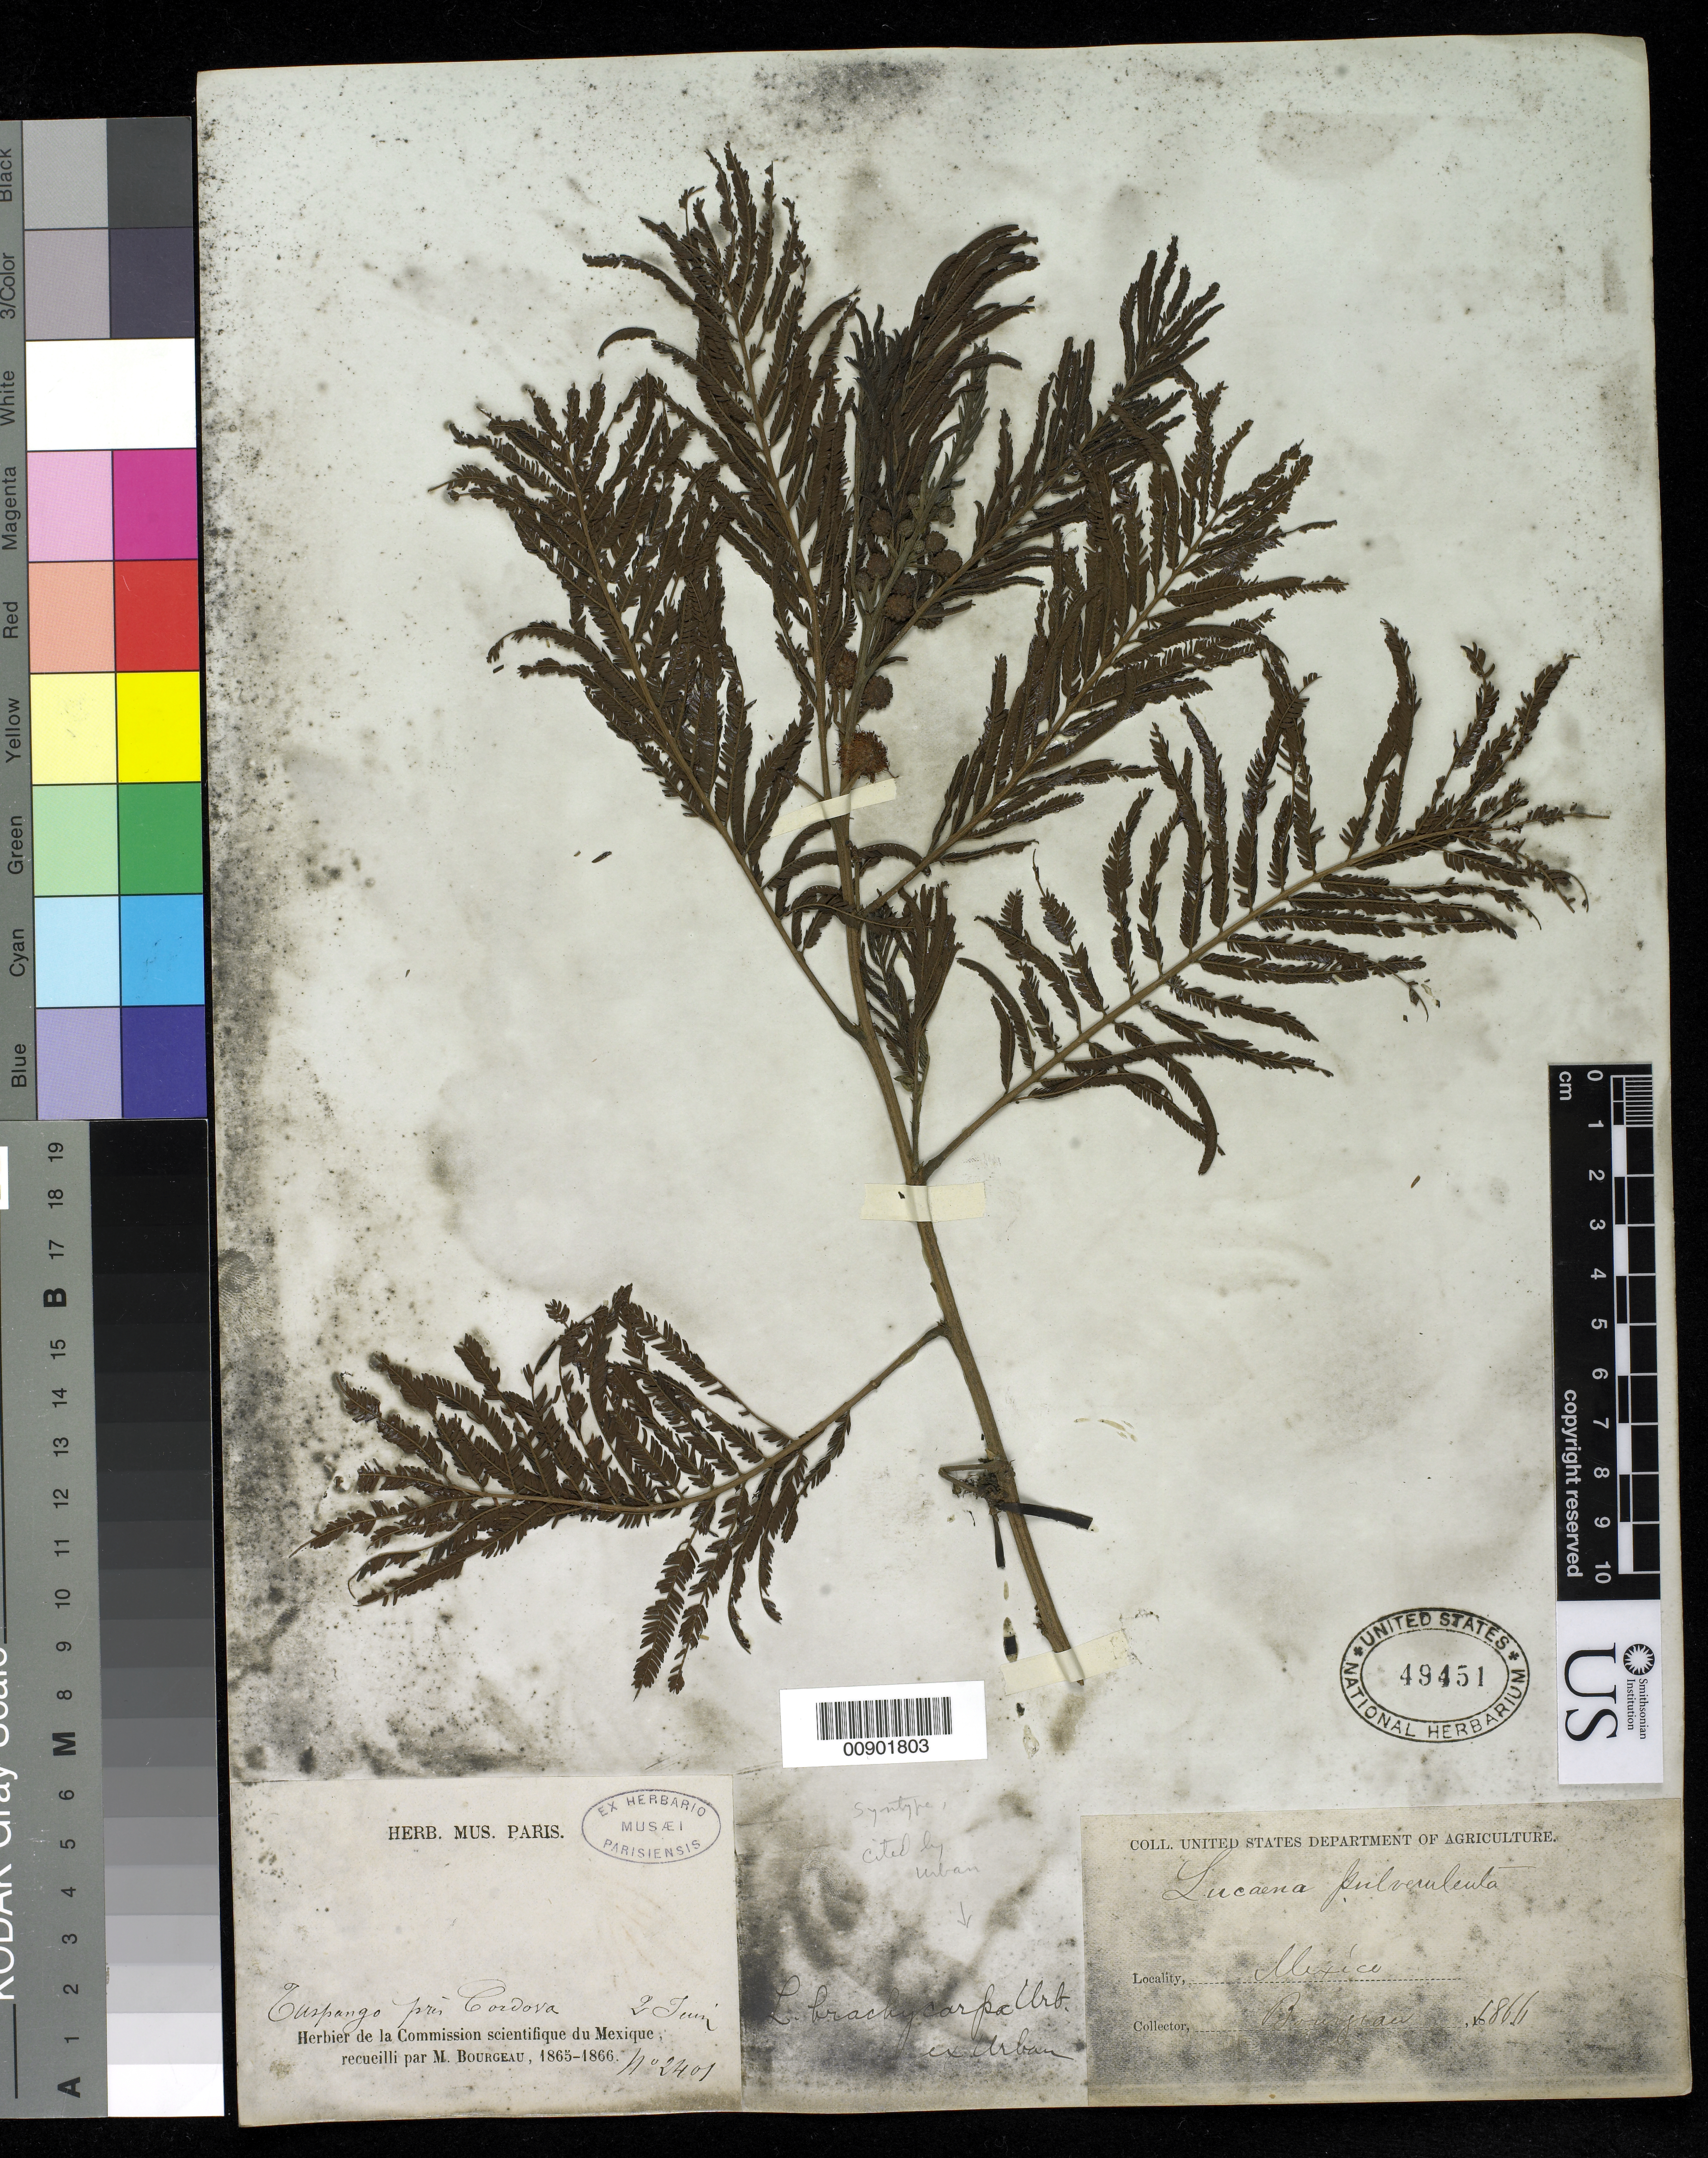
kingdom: Plantae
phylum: Tracheophyta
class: Magnoliopsida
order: Fabales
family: Fabaceae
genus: Leucaena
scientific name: Leucaena brachycarpa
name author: Urb.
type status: Isolectotype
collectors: E. Bourgeau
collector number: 2401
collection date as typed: Jun 1866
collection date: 1866-06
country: Mexico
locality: Cuspango près Cordova.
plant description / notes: Cited by Hughes, Syst. Bot. Monogr. 55: 101 (1998).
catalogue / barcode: US 49451